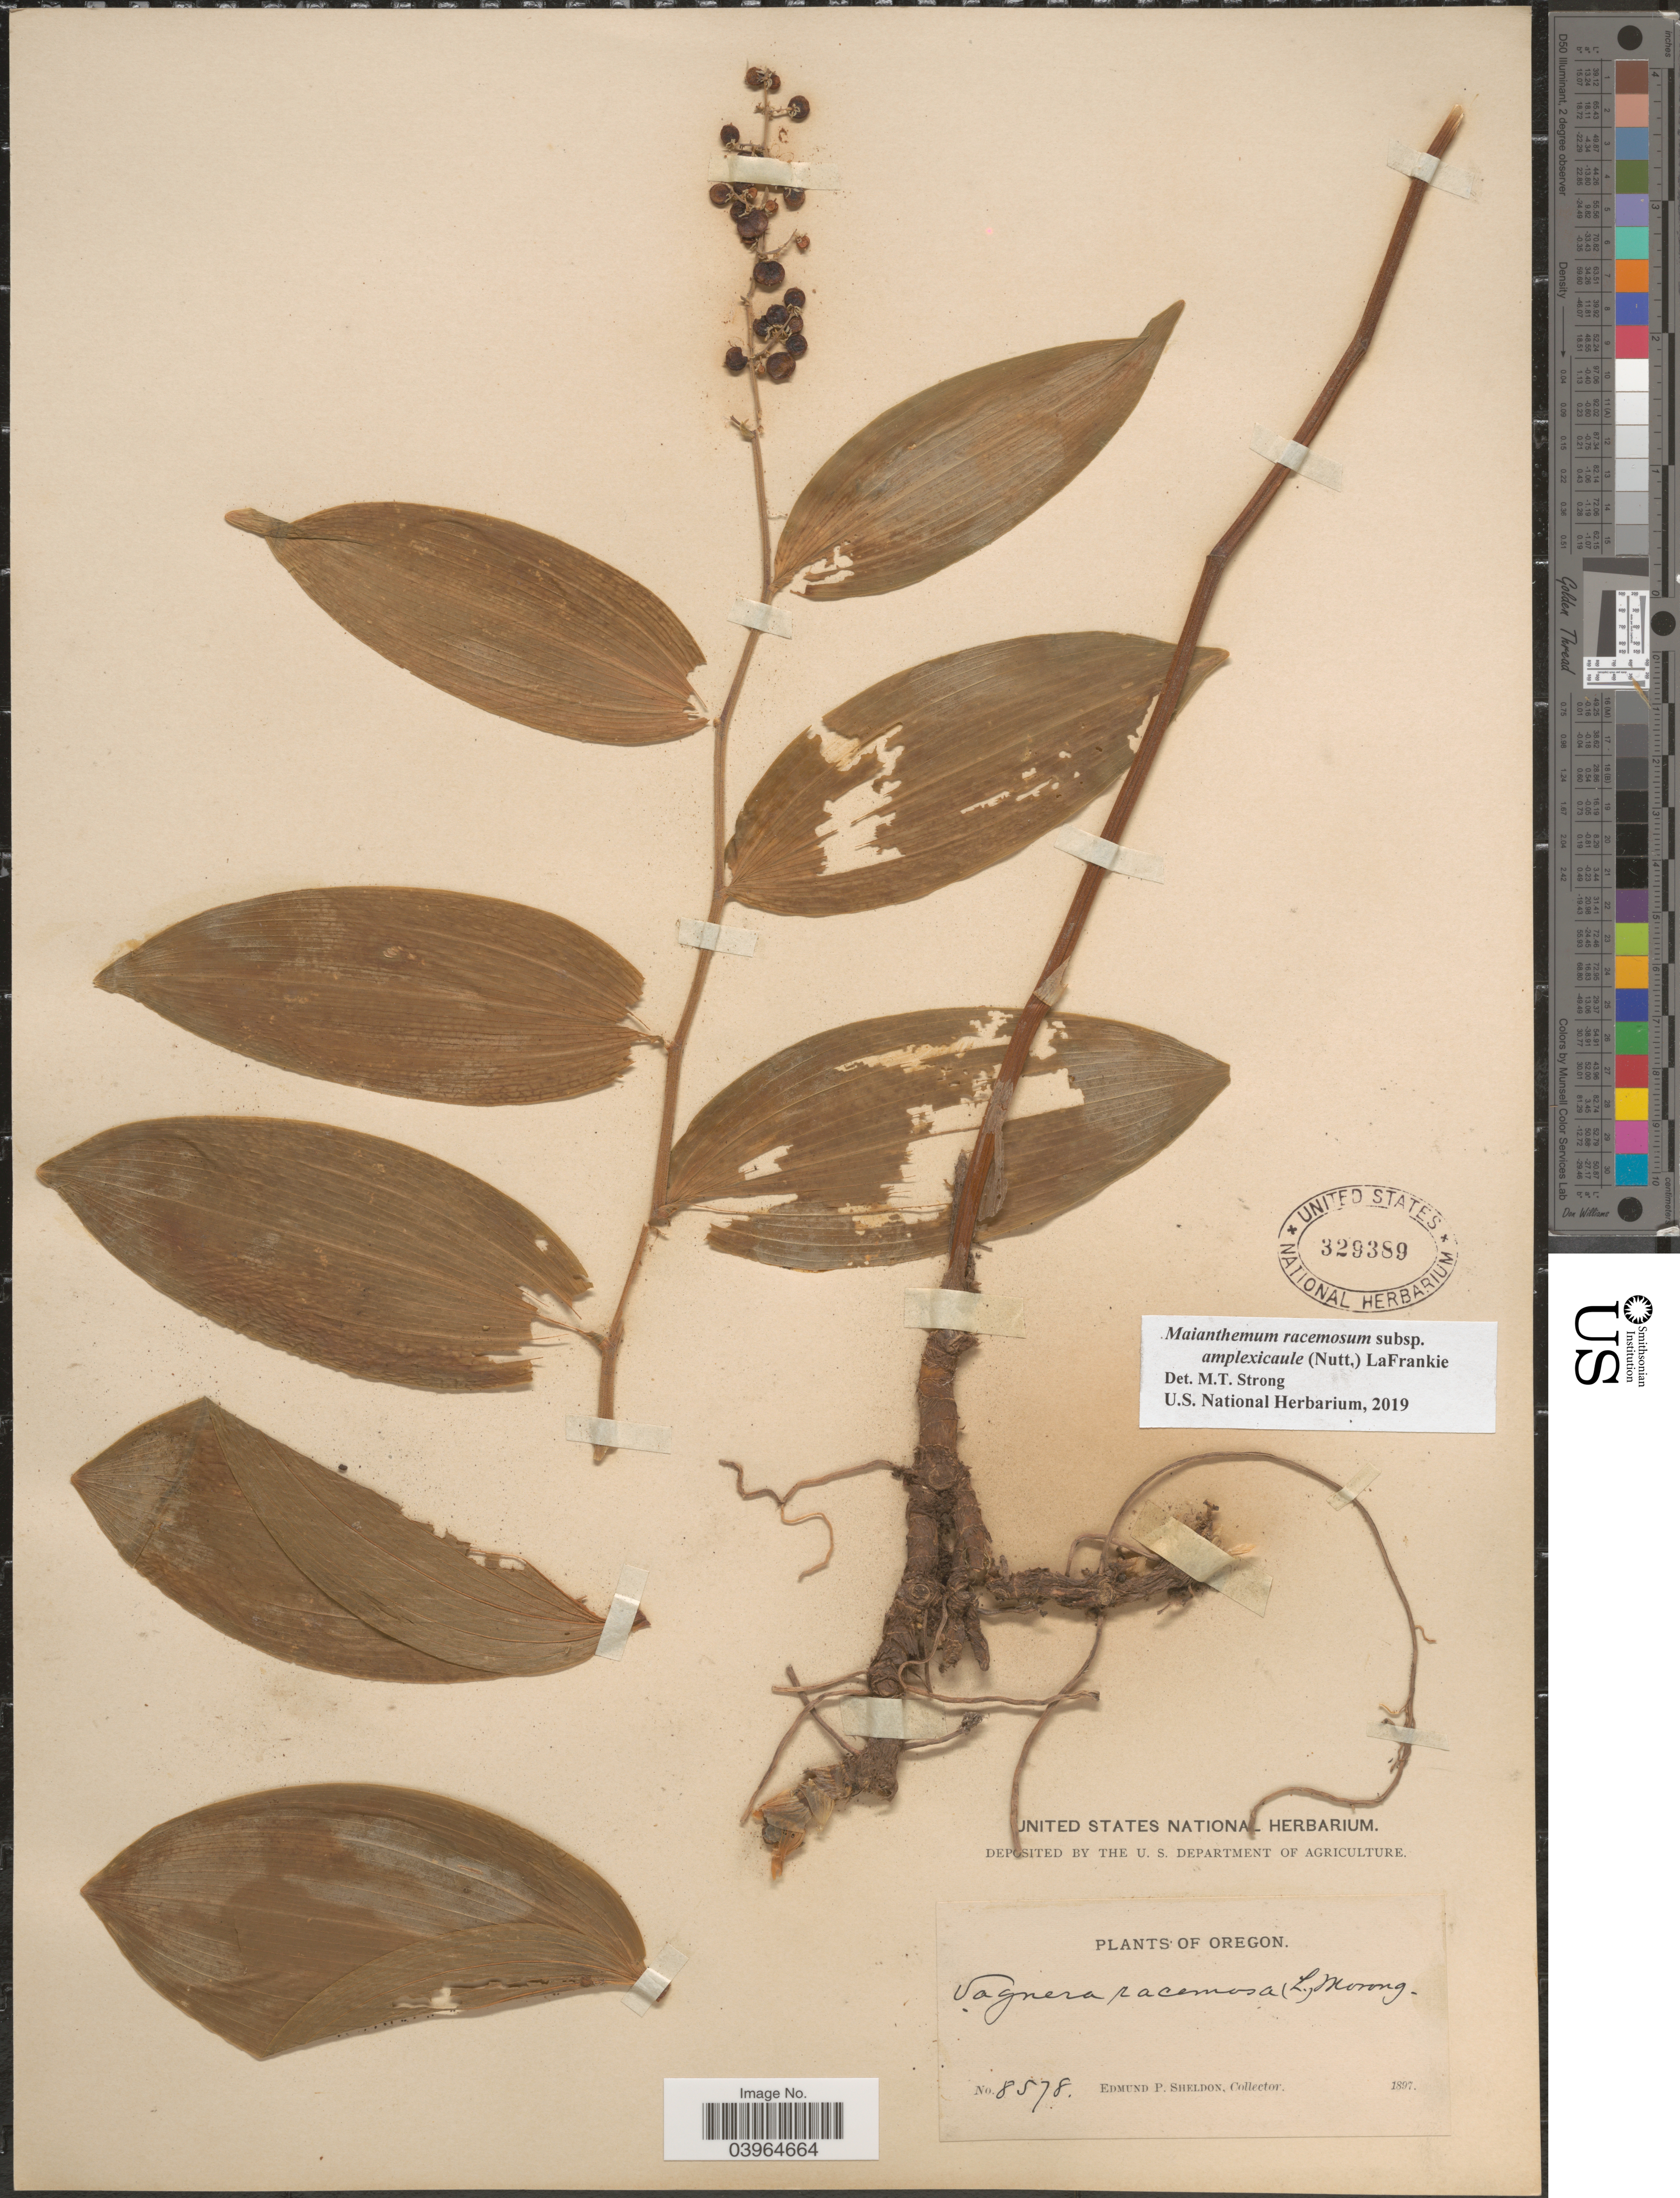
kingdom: Plantae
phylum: Tracheophyta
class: Liliopsida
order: Asparagales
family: Asparagaceae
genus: Maianthemum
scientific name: Maianthemum racemosum subsp. amplexicaule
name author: (Nutt.) LaFrankie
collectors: E. P. Sheldon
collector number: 8578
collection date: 1897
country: United States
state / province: Oregon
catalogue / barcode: US 329389